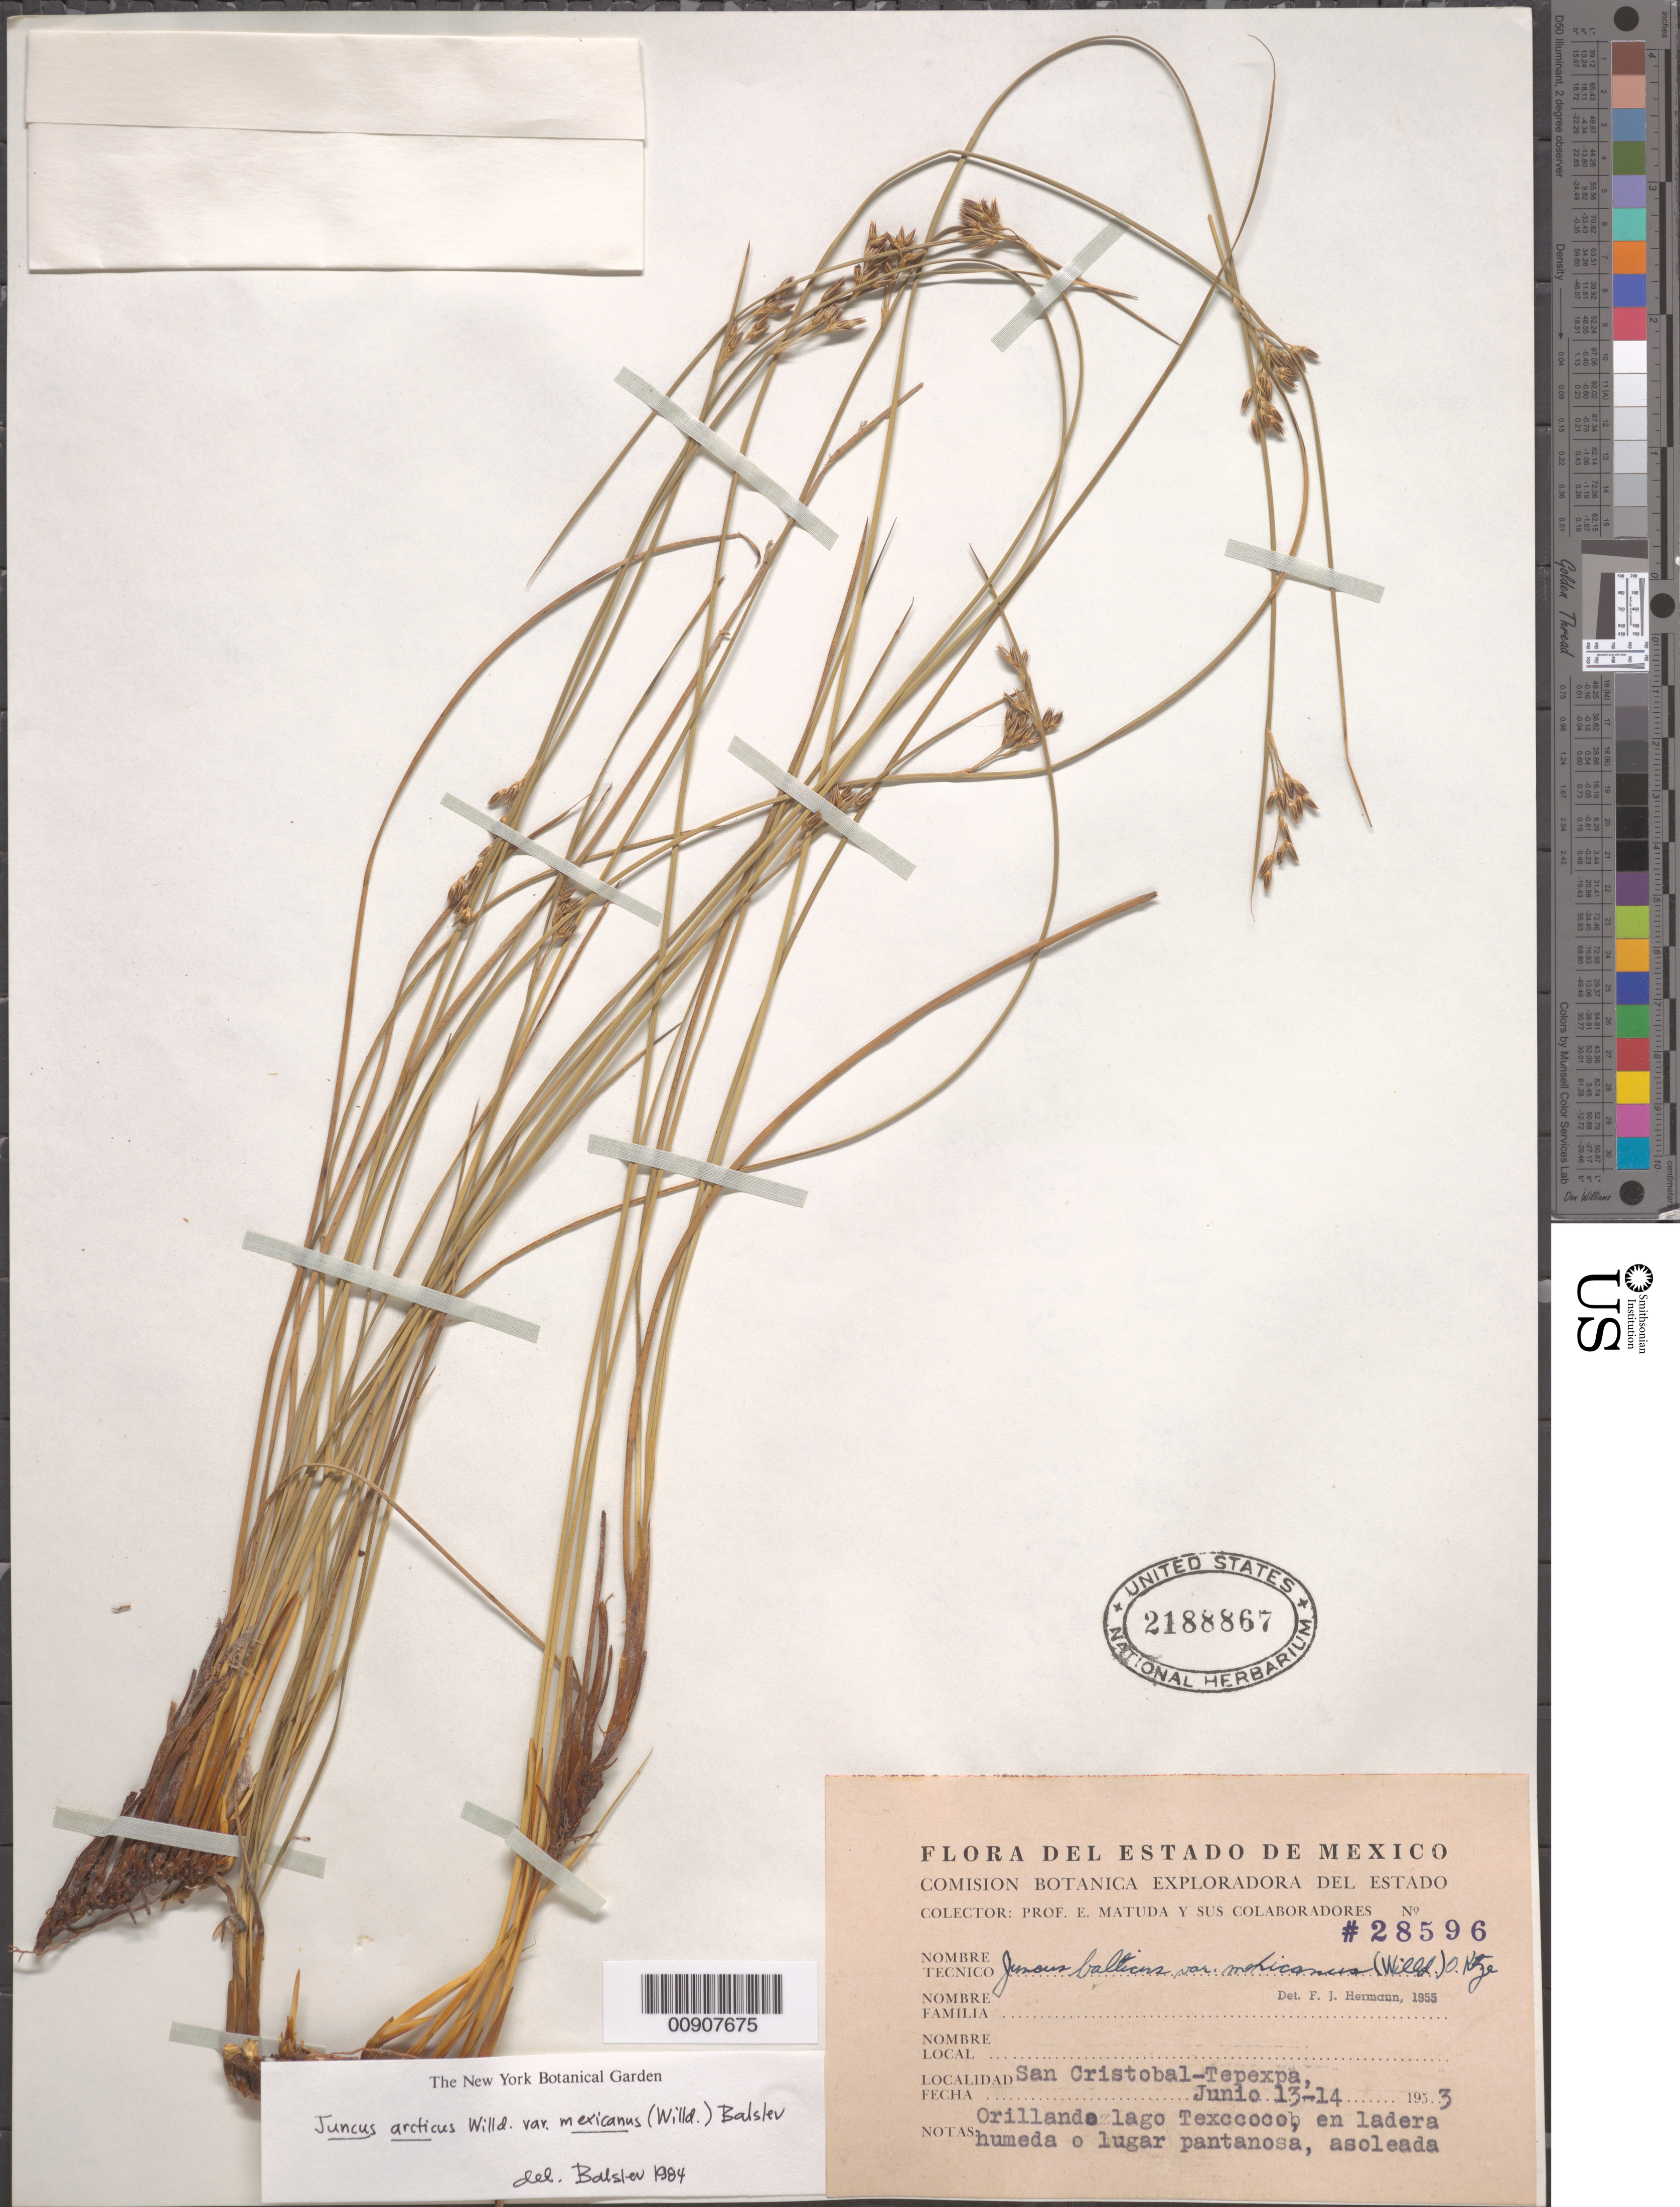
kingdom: Plantae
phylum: Tracheophyta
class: Liliopsida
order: Poales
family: Juncaceae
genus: Juncus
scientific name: Juncus arcticus var. mexicanus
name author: Willd.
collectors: E. Matuda & et al.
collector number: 28596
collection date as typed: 13 Jun 1953 to 14 Jun 1953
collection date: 1953-06-13/1953-06-14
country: Mexico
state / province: México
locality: San Cristobal - Pepexpa. Orillando lago Texcoco. Estado de México.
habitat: Orillando lago, en ladera húmeda o lugar pantanosa, asoleada.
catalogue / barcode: US 2188867